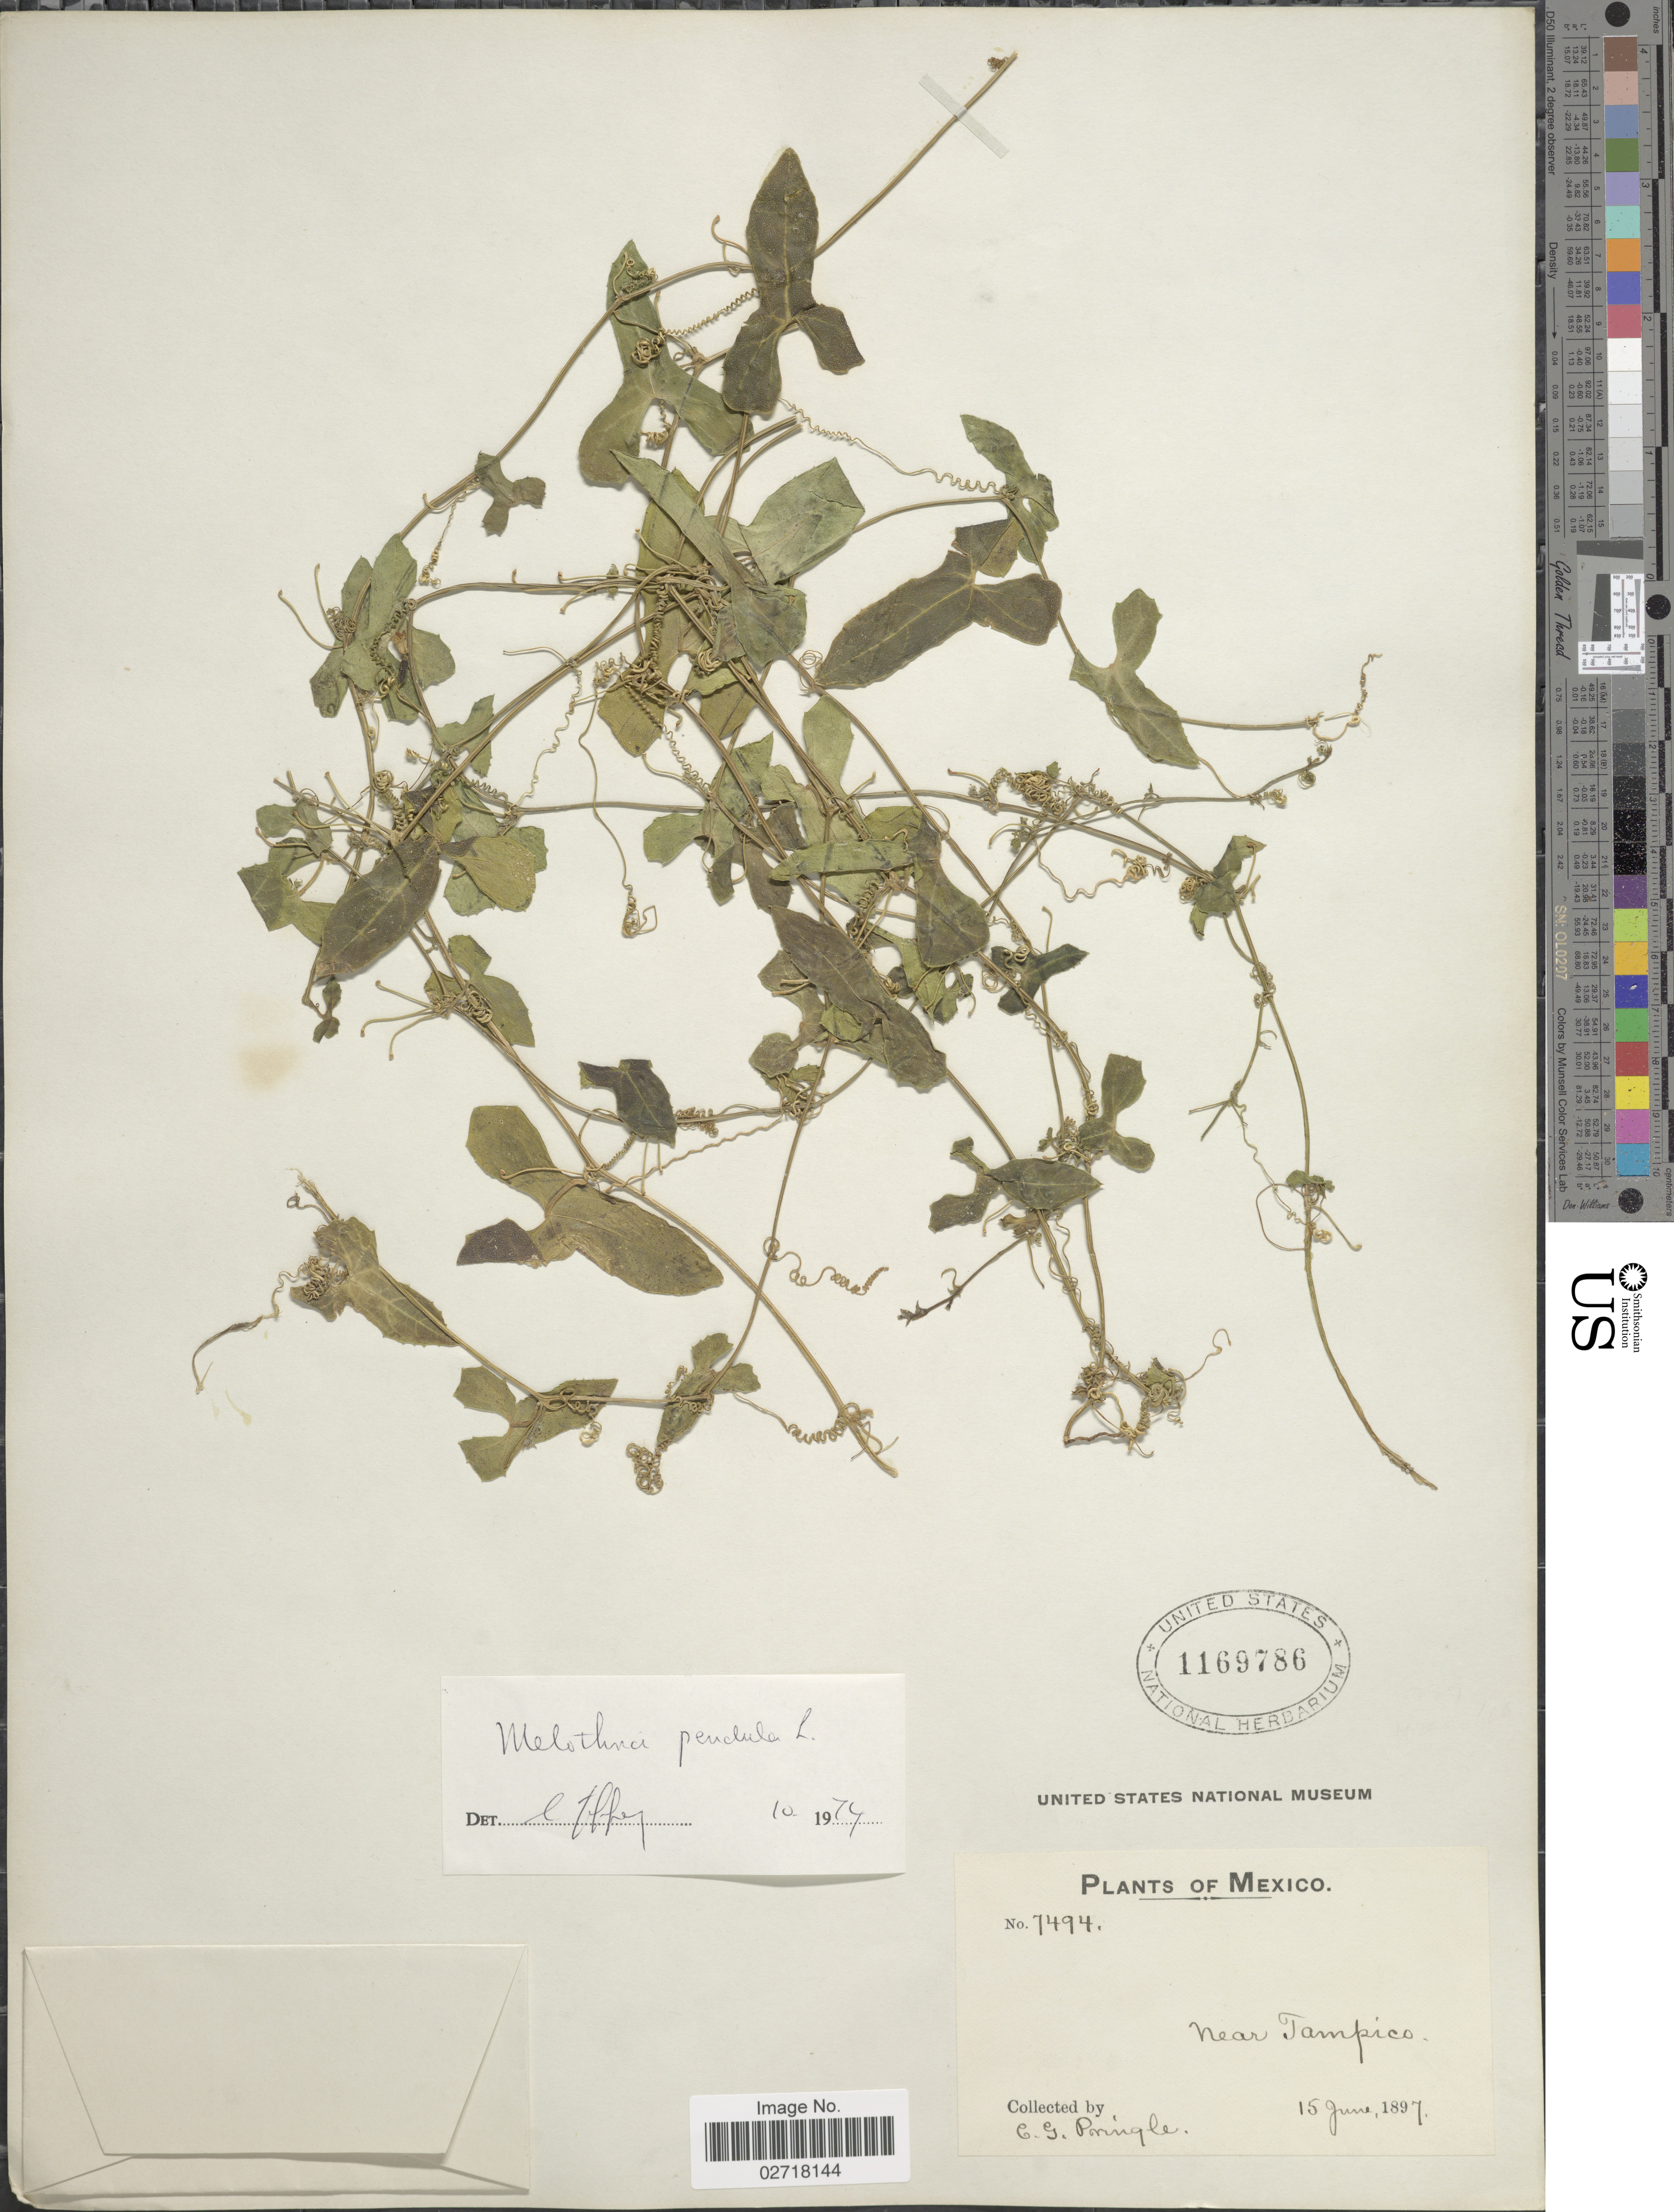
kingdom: Plantae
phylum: Tracheophyta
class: Magnoliopsida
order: Cucurbitales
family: Cucurbitaceae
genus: Melothria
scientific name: Melothria pendula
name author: L.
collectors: C. G. Pringle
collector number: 7494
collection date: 1897-06-15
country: Mexico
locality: Near Tampico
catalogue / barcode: US 1169786